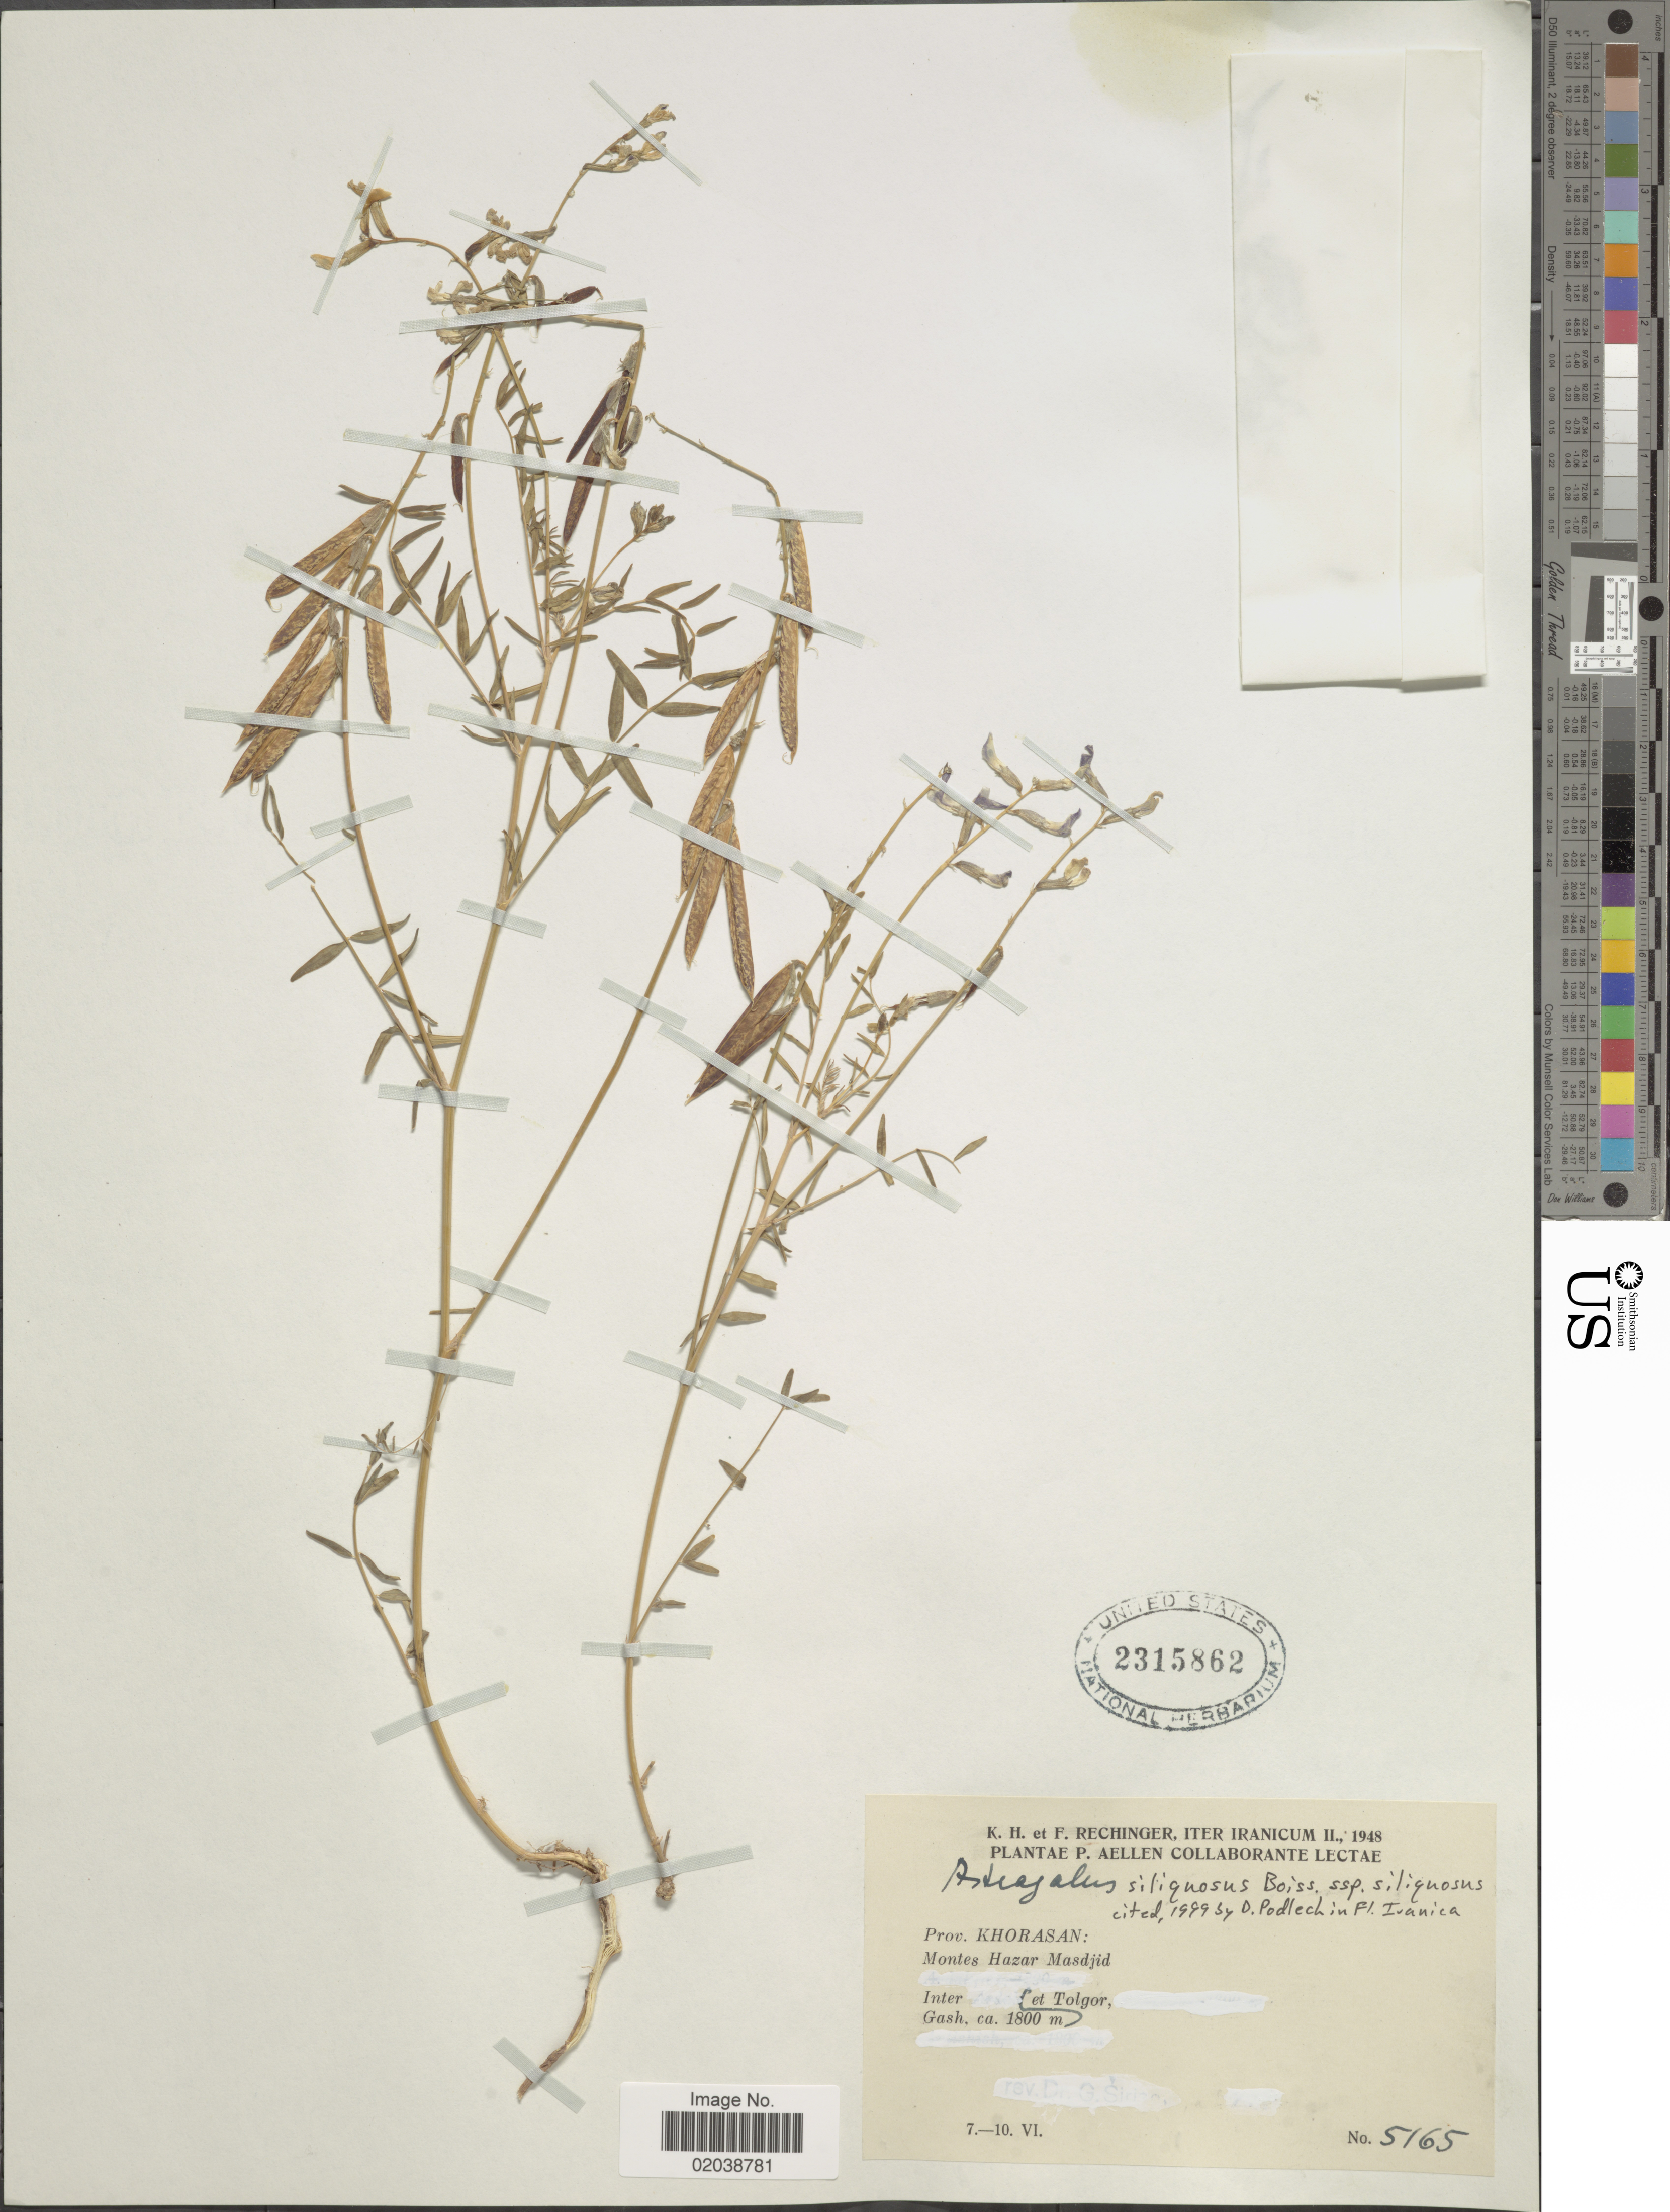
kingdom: Plantae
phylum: Tracheophyta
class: Magnoliopsida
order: Fabales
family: Fabaceae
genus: Astragalus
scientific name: Astragalus siliquosus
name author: Boiss.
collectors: K. H. Rechinger & F. Rechinger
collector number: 5165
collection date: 1948-06-07/1948-06-10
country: Iran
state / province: Khorasan [obsolete]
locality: Prov. Khorasan, Montes Hazar Masdjid, Inter et Tolgor, Gash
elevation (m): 1800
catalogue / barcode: US 2315862